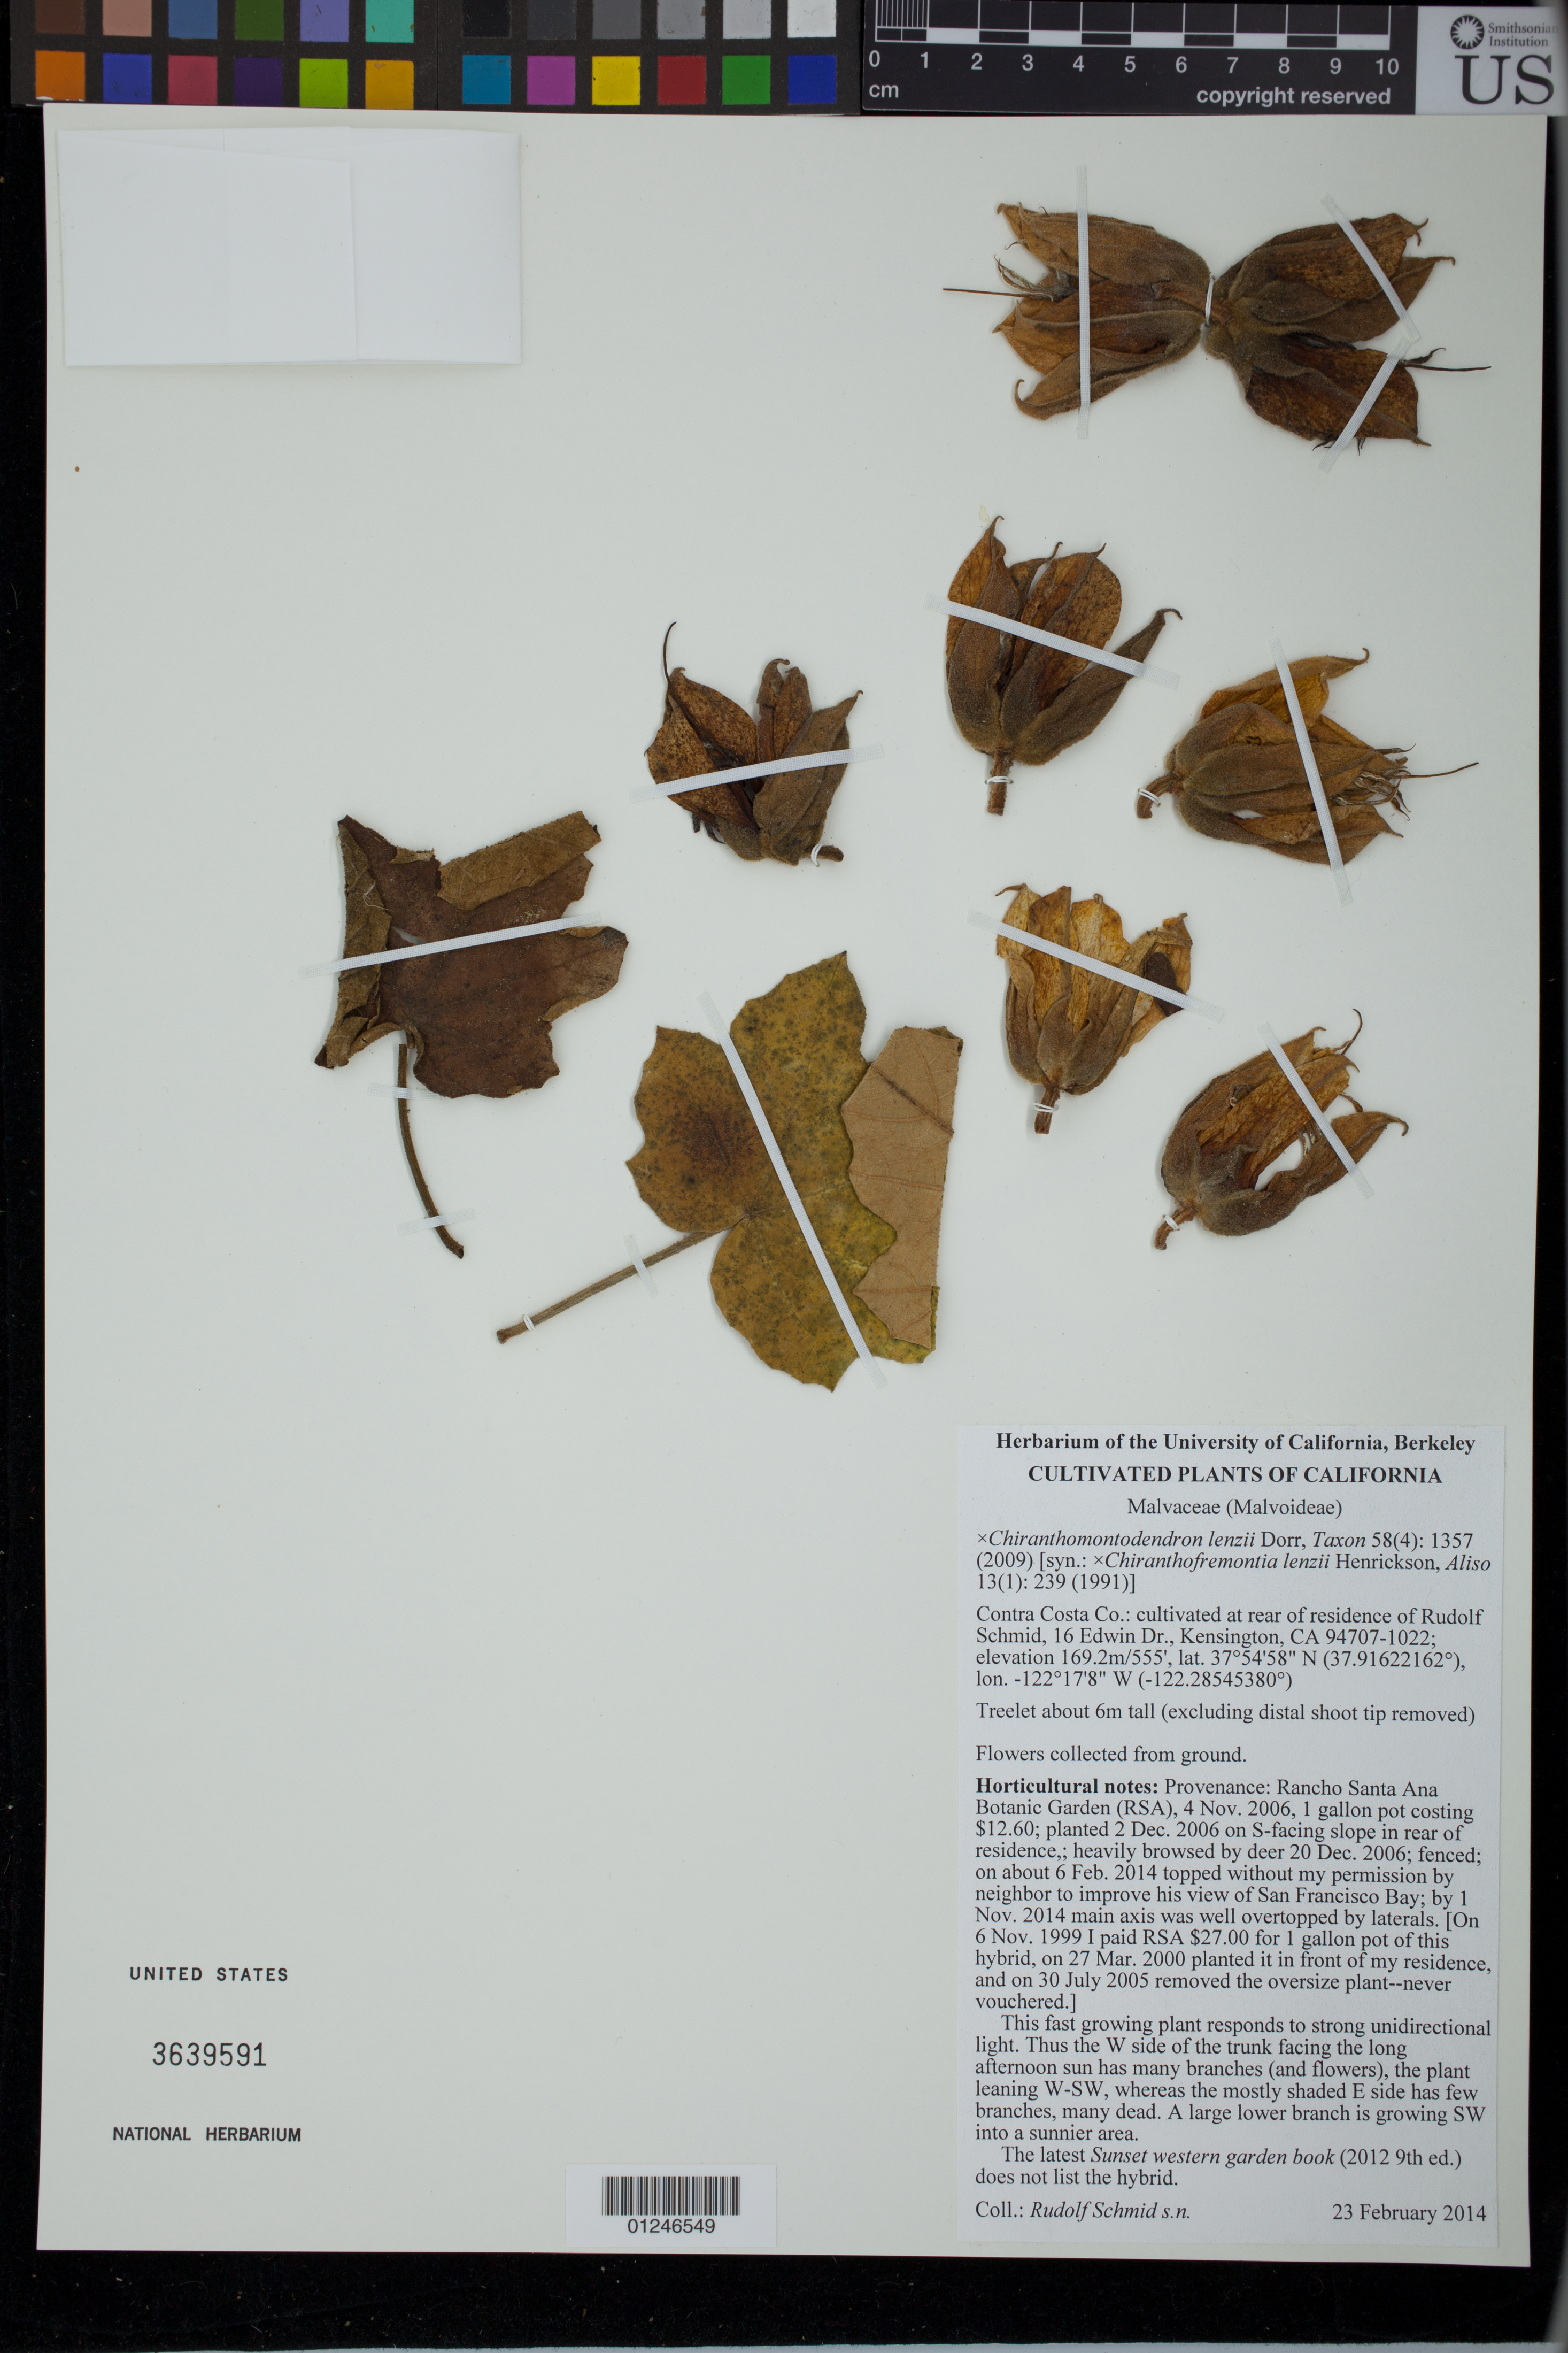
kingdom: Plantae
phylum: Tracheophyta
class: Magnoliopsida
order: Malvales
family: Malvaceae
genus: Chiranthomontodendron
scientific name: x Chiranthomontodendron lenzii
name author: Dorr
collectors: R. Schmid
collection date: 2014-02-23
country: United States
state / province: California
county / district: Los Angeles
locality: Rancho Santa Ana Botanic Garden.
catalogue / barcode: US 3639591